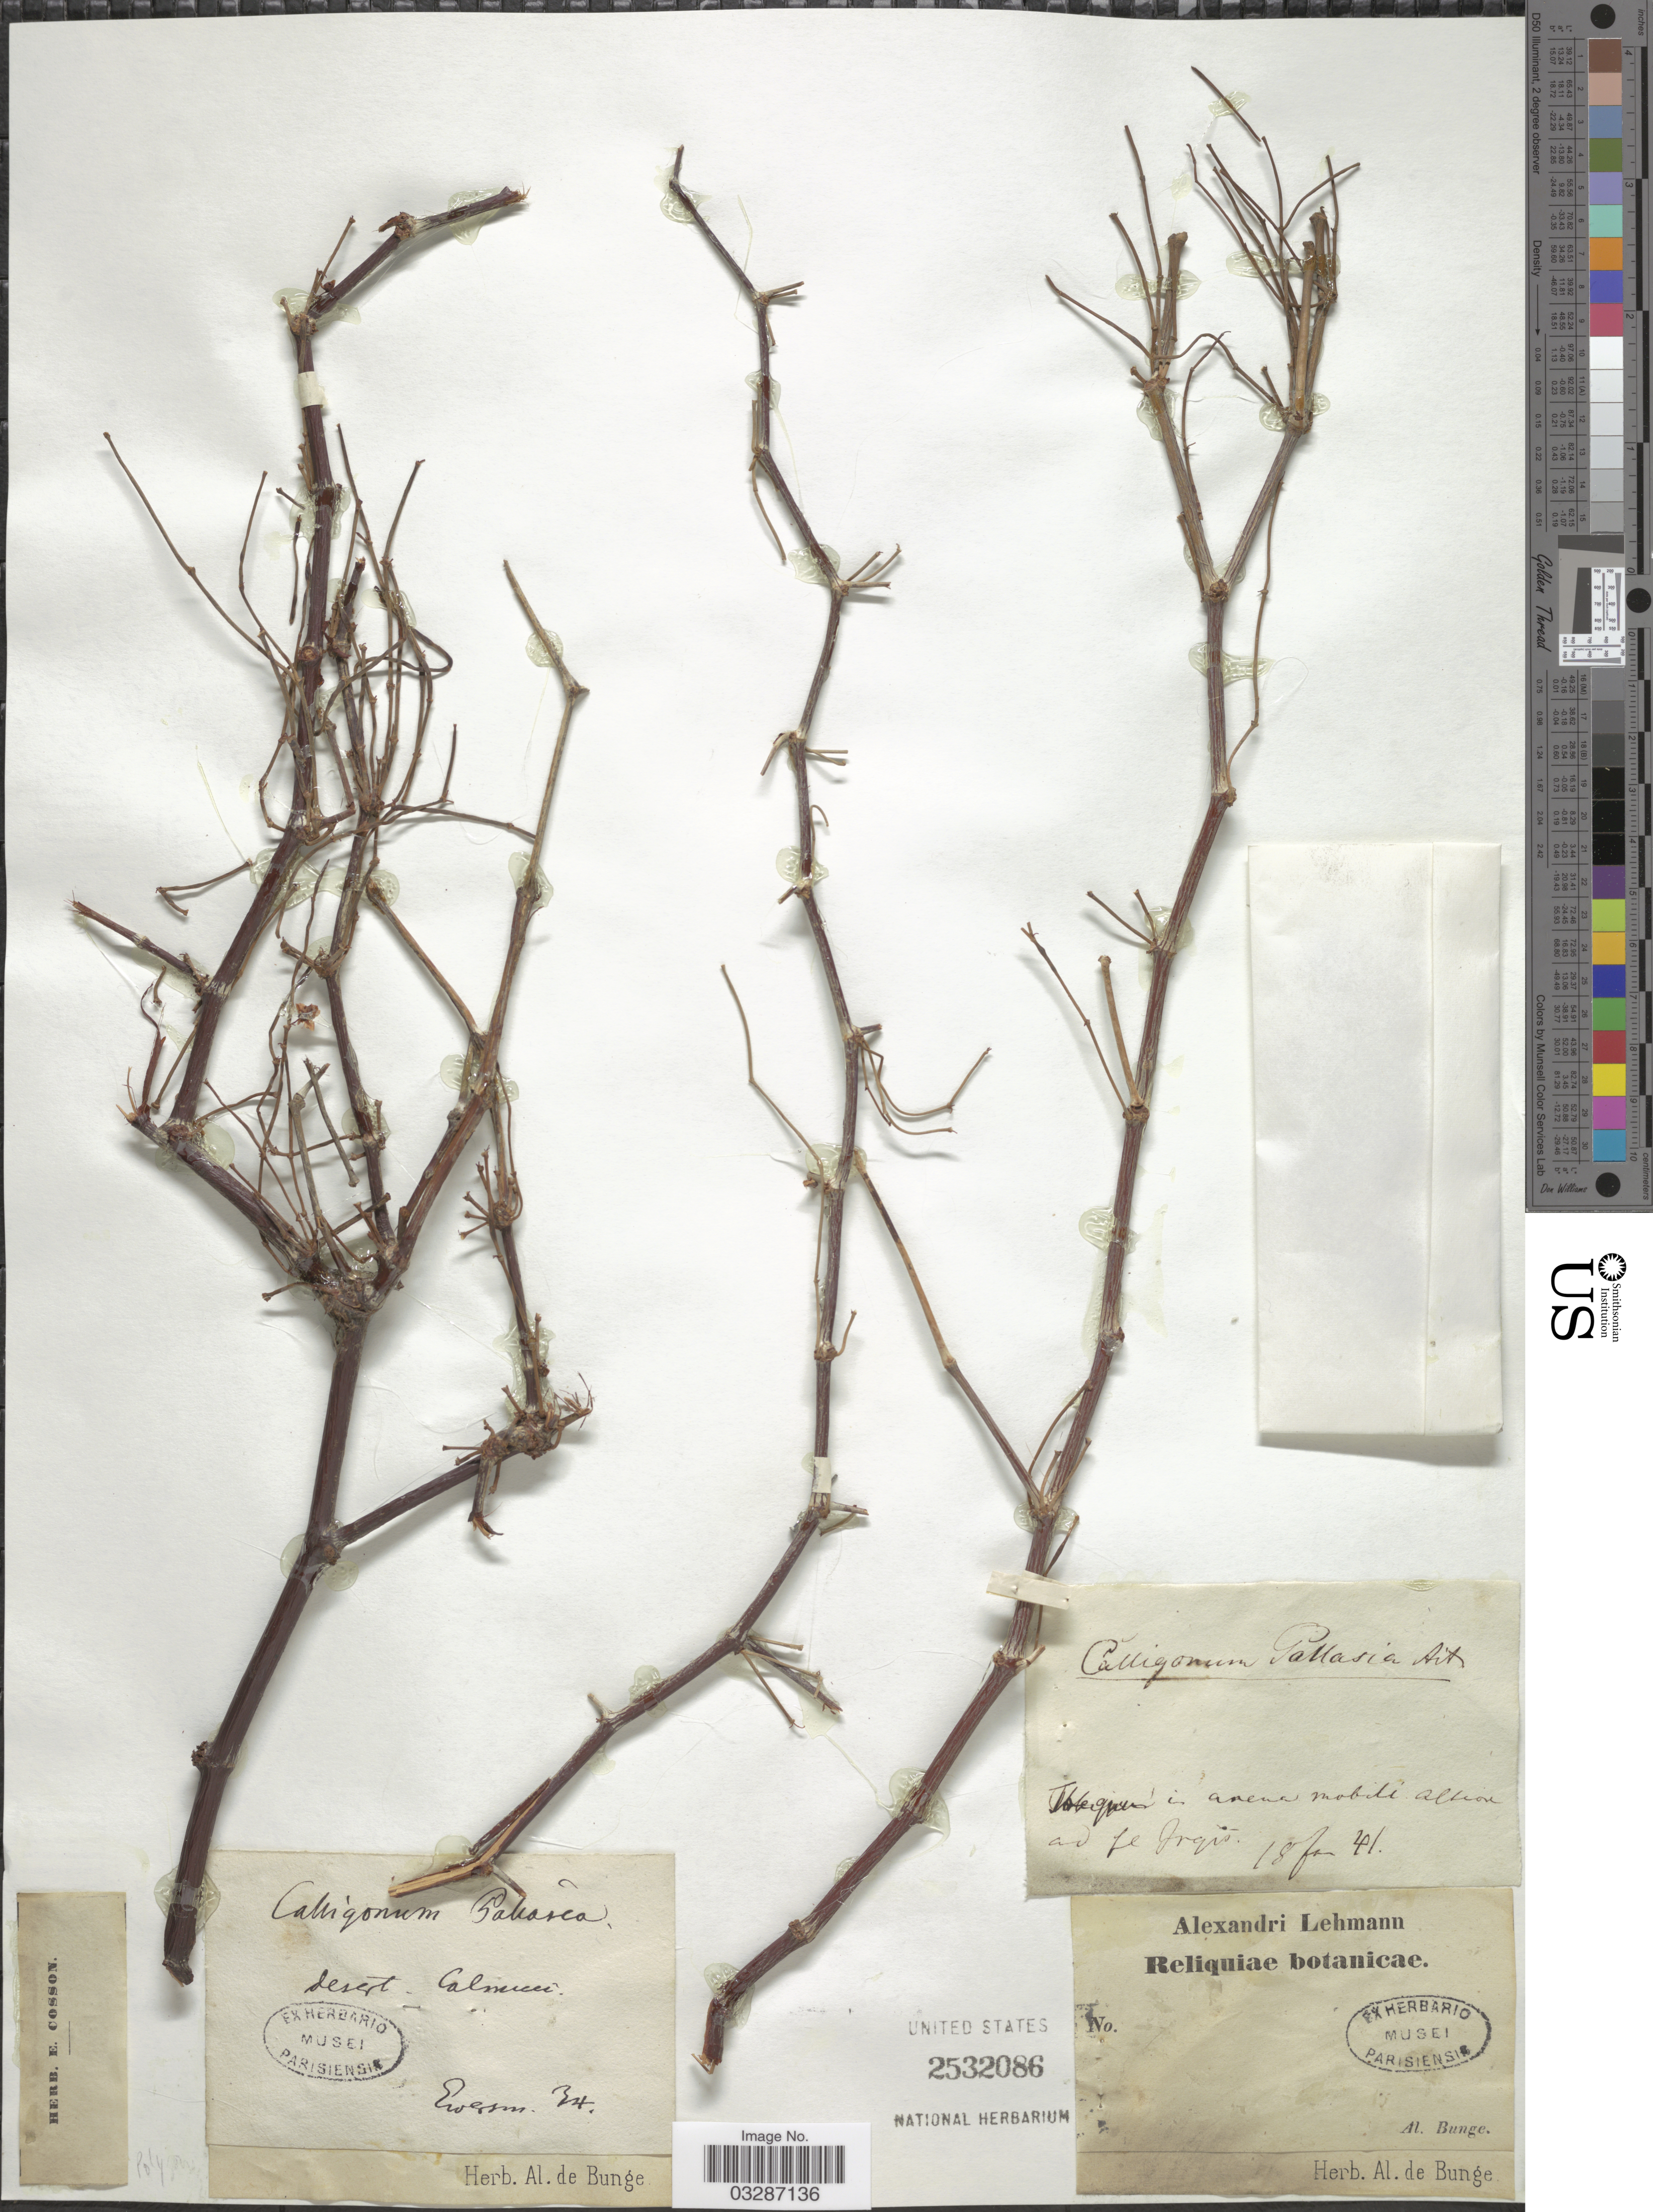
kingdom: Plantae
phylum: Tracheophyta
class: Magnoliopsida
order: Caryophyllales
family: Polygonaceae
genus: Calligonum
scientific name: Calligonum pallasia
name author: L'Hér.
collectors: A. Bunge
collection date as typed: Transcribed d/m/y: 18/1/41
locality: In arena mobili Altiou ad fe Irgis. [interpreted]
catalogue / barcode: US 2532086